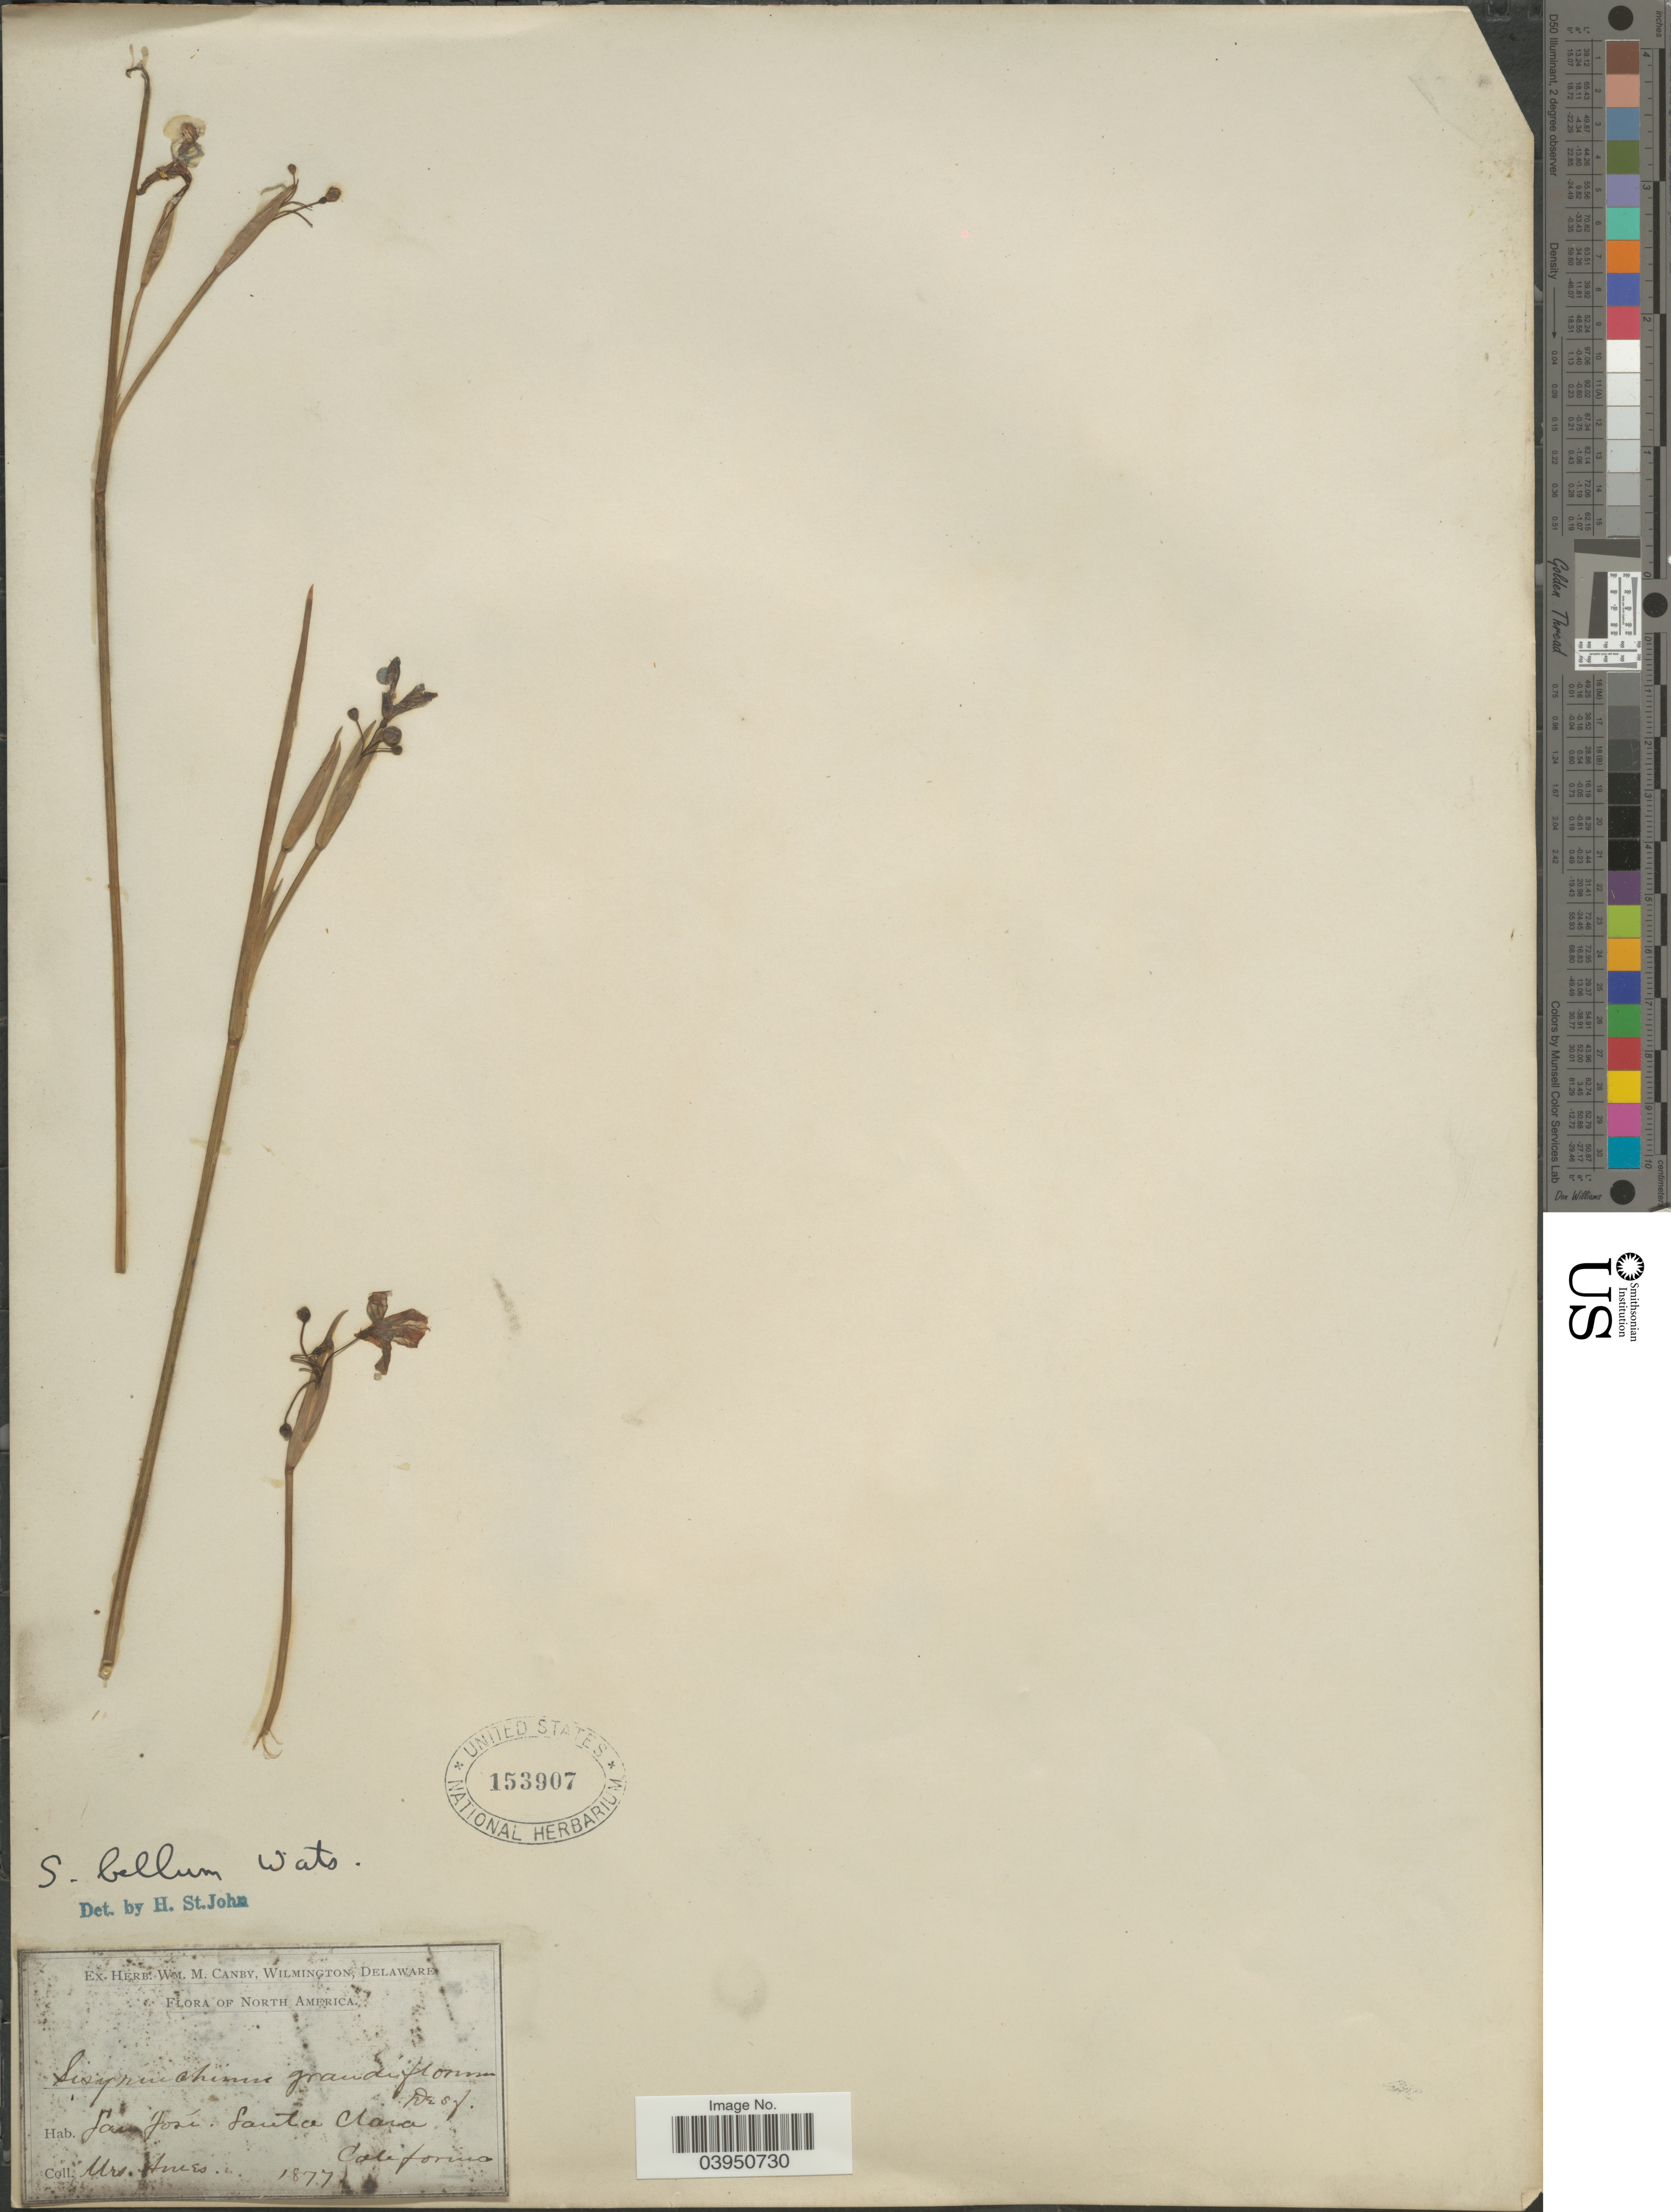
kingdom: Plantae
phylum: Tracheophyta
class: Liliopsida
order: Asparagales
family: Iridaceae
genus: Sisyrinchium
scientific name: Sisyrinchium bellum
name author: S. Watson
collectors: -- Ames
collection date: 1877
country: United States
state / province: California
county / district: Santa Clara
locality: San José. Santa Clara.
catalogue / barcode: US 153907